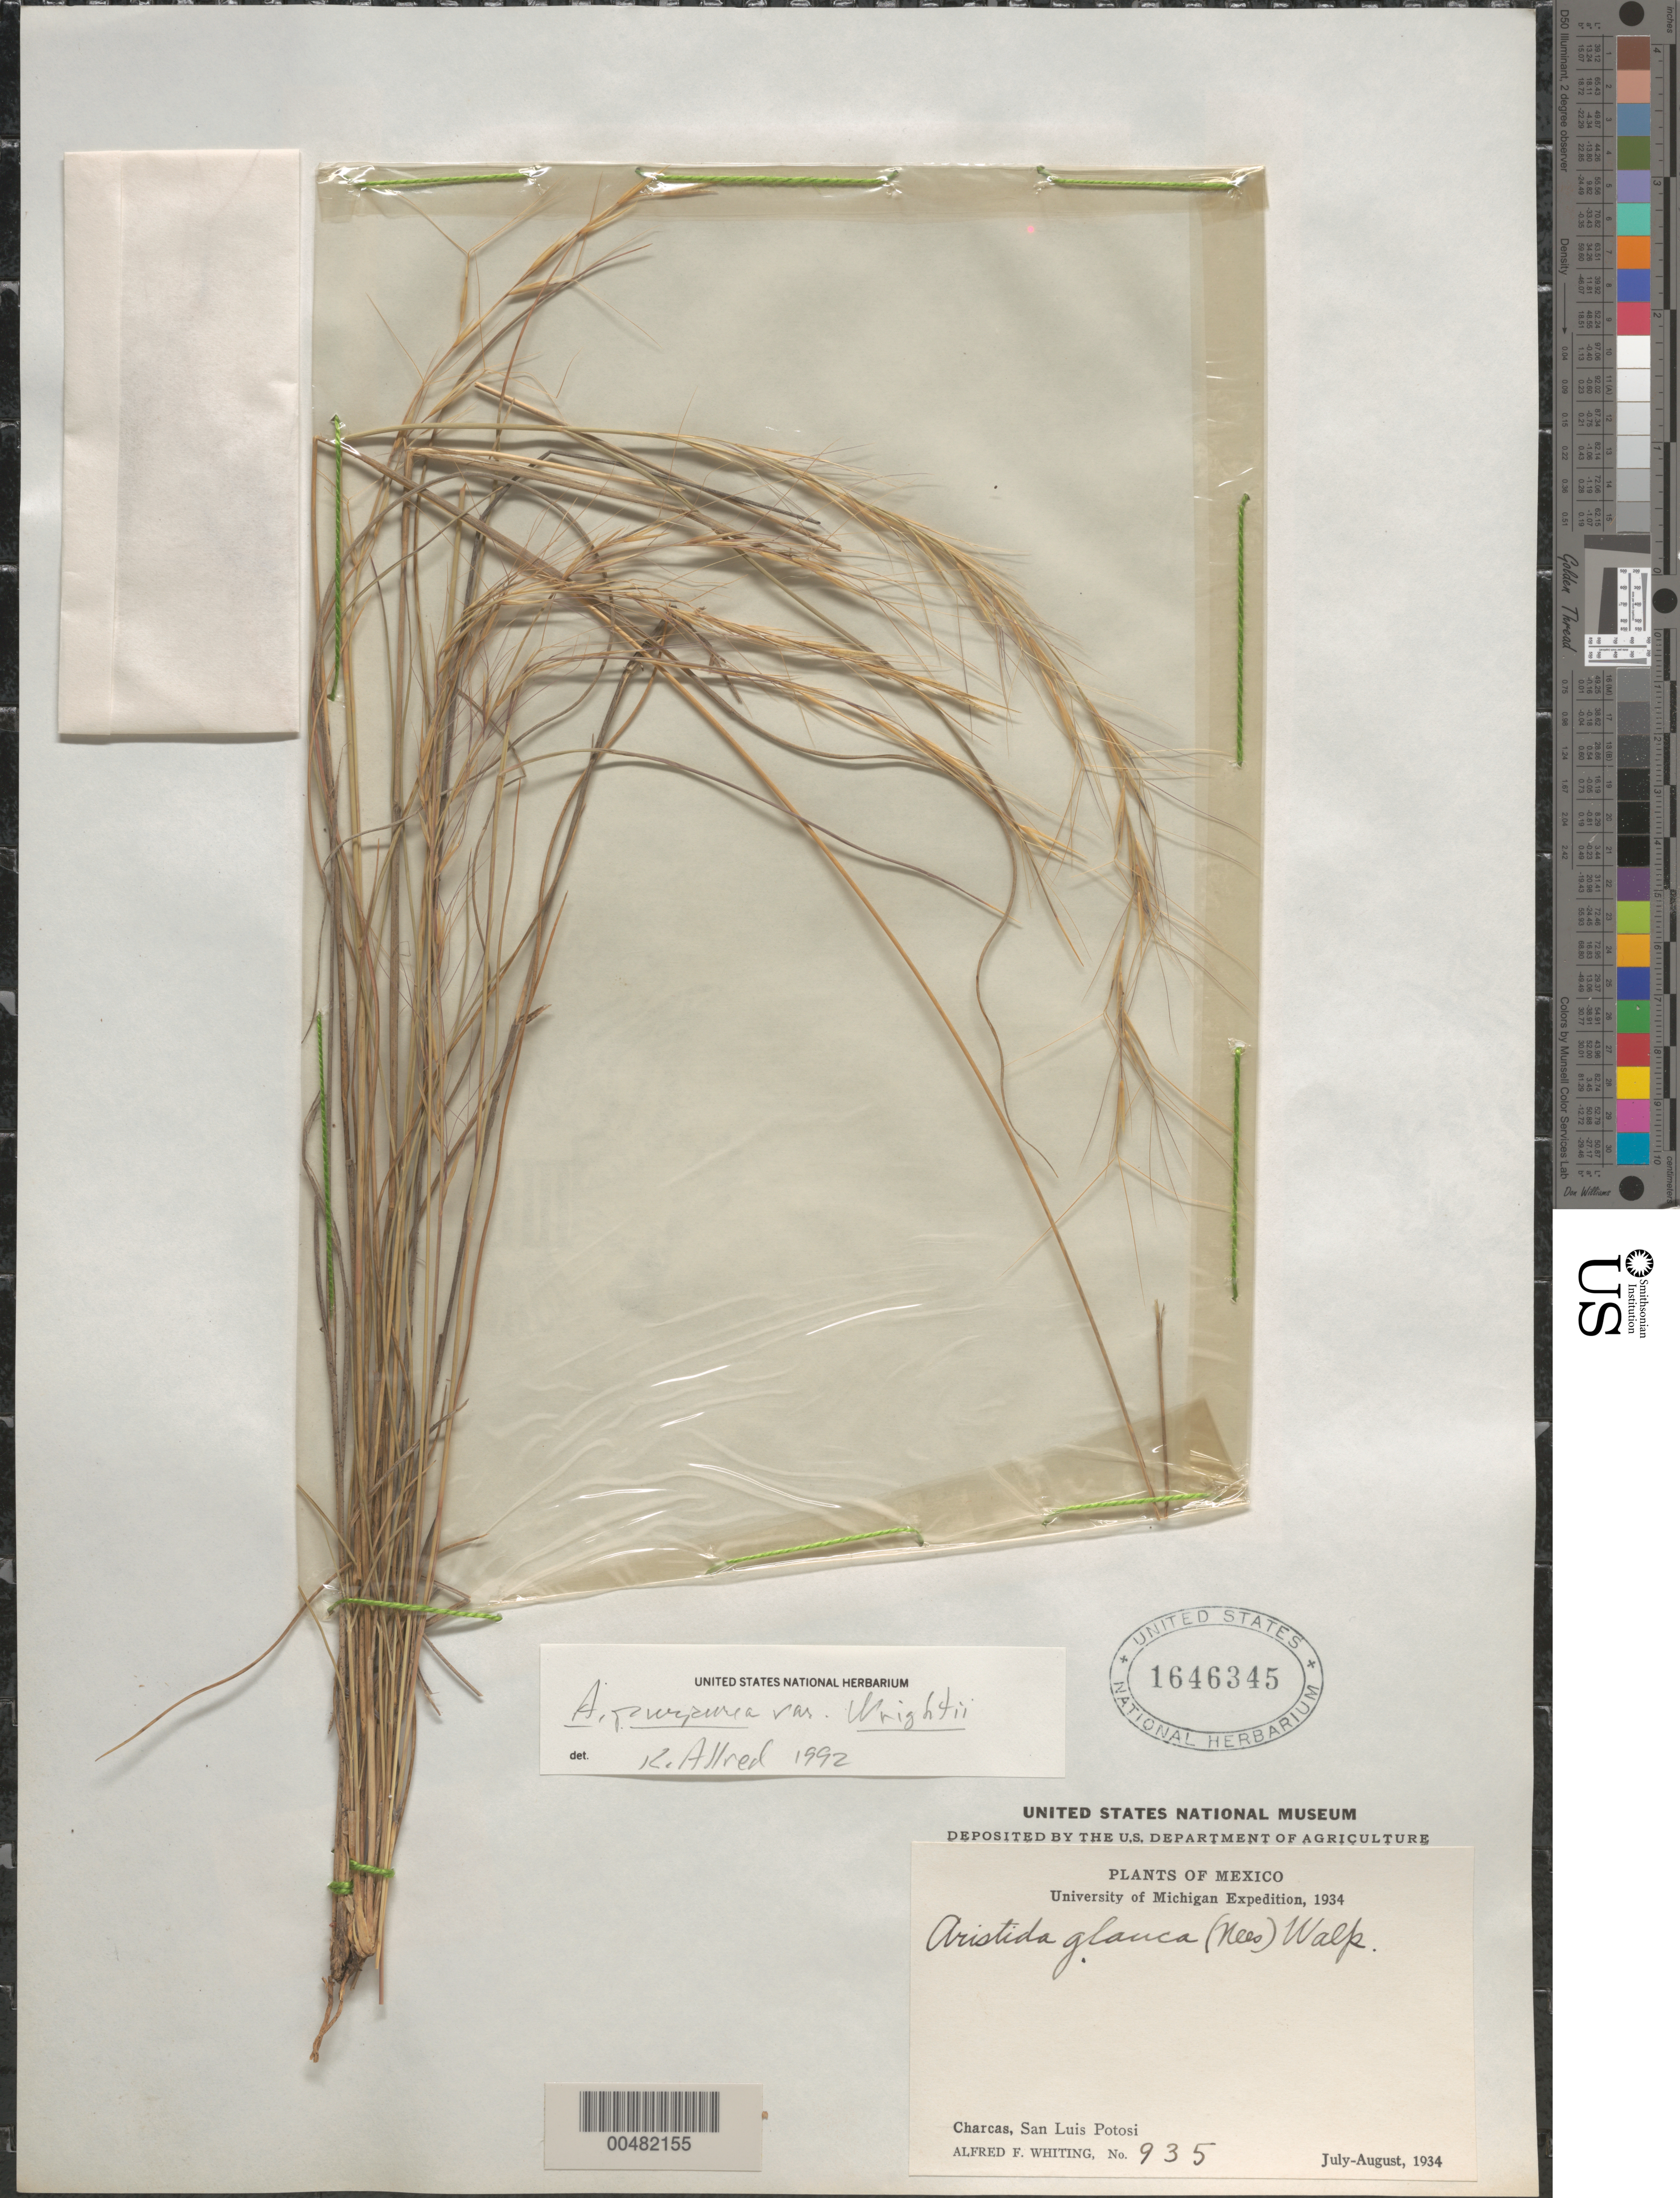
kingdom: Plantae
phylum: Tracheophyta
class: Liliopsida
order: Poales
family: Poaceae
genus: Aristida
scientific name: Aristida wrightii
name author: Nash in Small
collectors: A. F. Whiting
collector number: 935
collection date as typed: Jul 1934 to Aug 1934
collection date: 1934-07/1934-08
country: Mexico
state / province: San Luis Potosi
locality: Charcas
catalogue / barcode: US 1646345